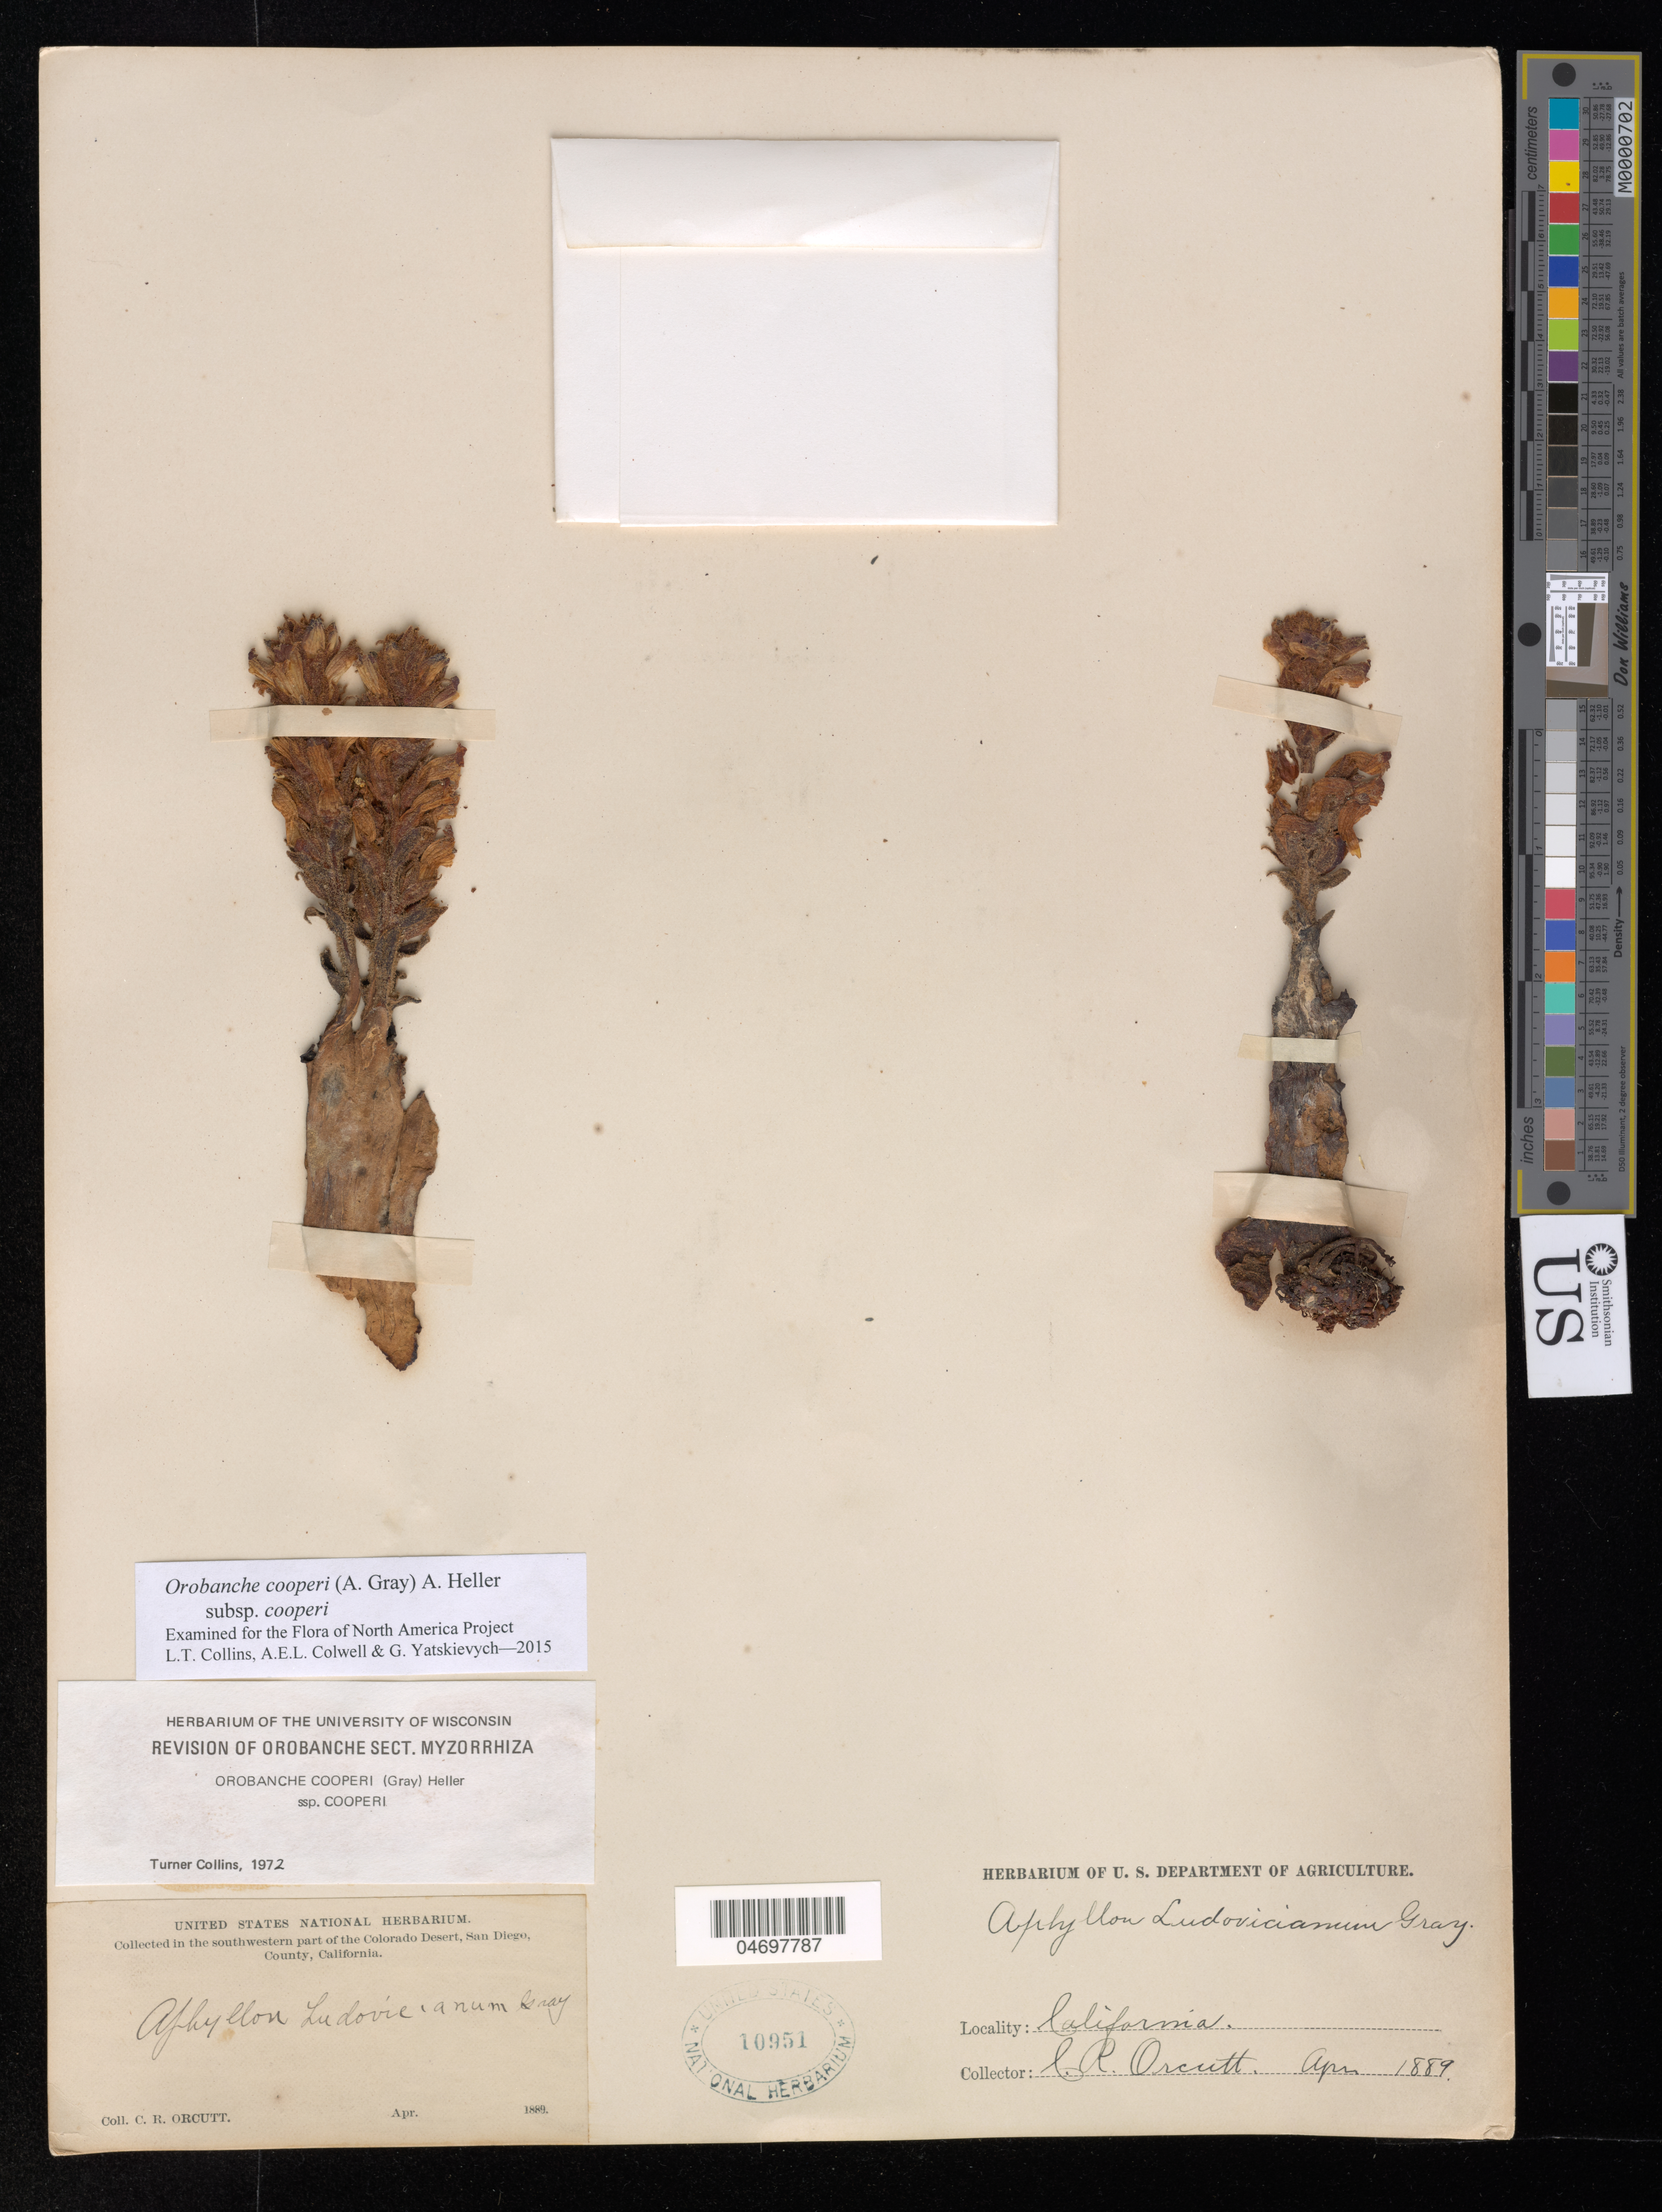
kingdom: Plantae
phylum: Tracheophyta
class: Magnoliopsida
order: Lamiales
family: Orobanchaceae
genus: Orobanche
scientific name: Orobanche cooperi subsp. cooperi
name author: (A. Gray) Heller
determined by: Collins, L. T.; Colwell, A. E.; Yatskievych, G. A.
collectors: C. R. Orcutt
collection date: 1889-04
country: United States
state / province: California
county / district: San Diego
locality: Southwestern part of the Colorado Desert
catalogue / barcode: US 10951